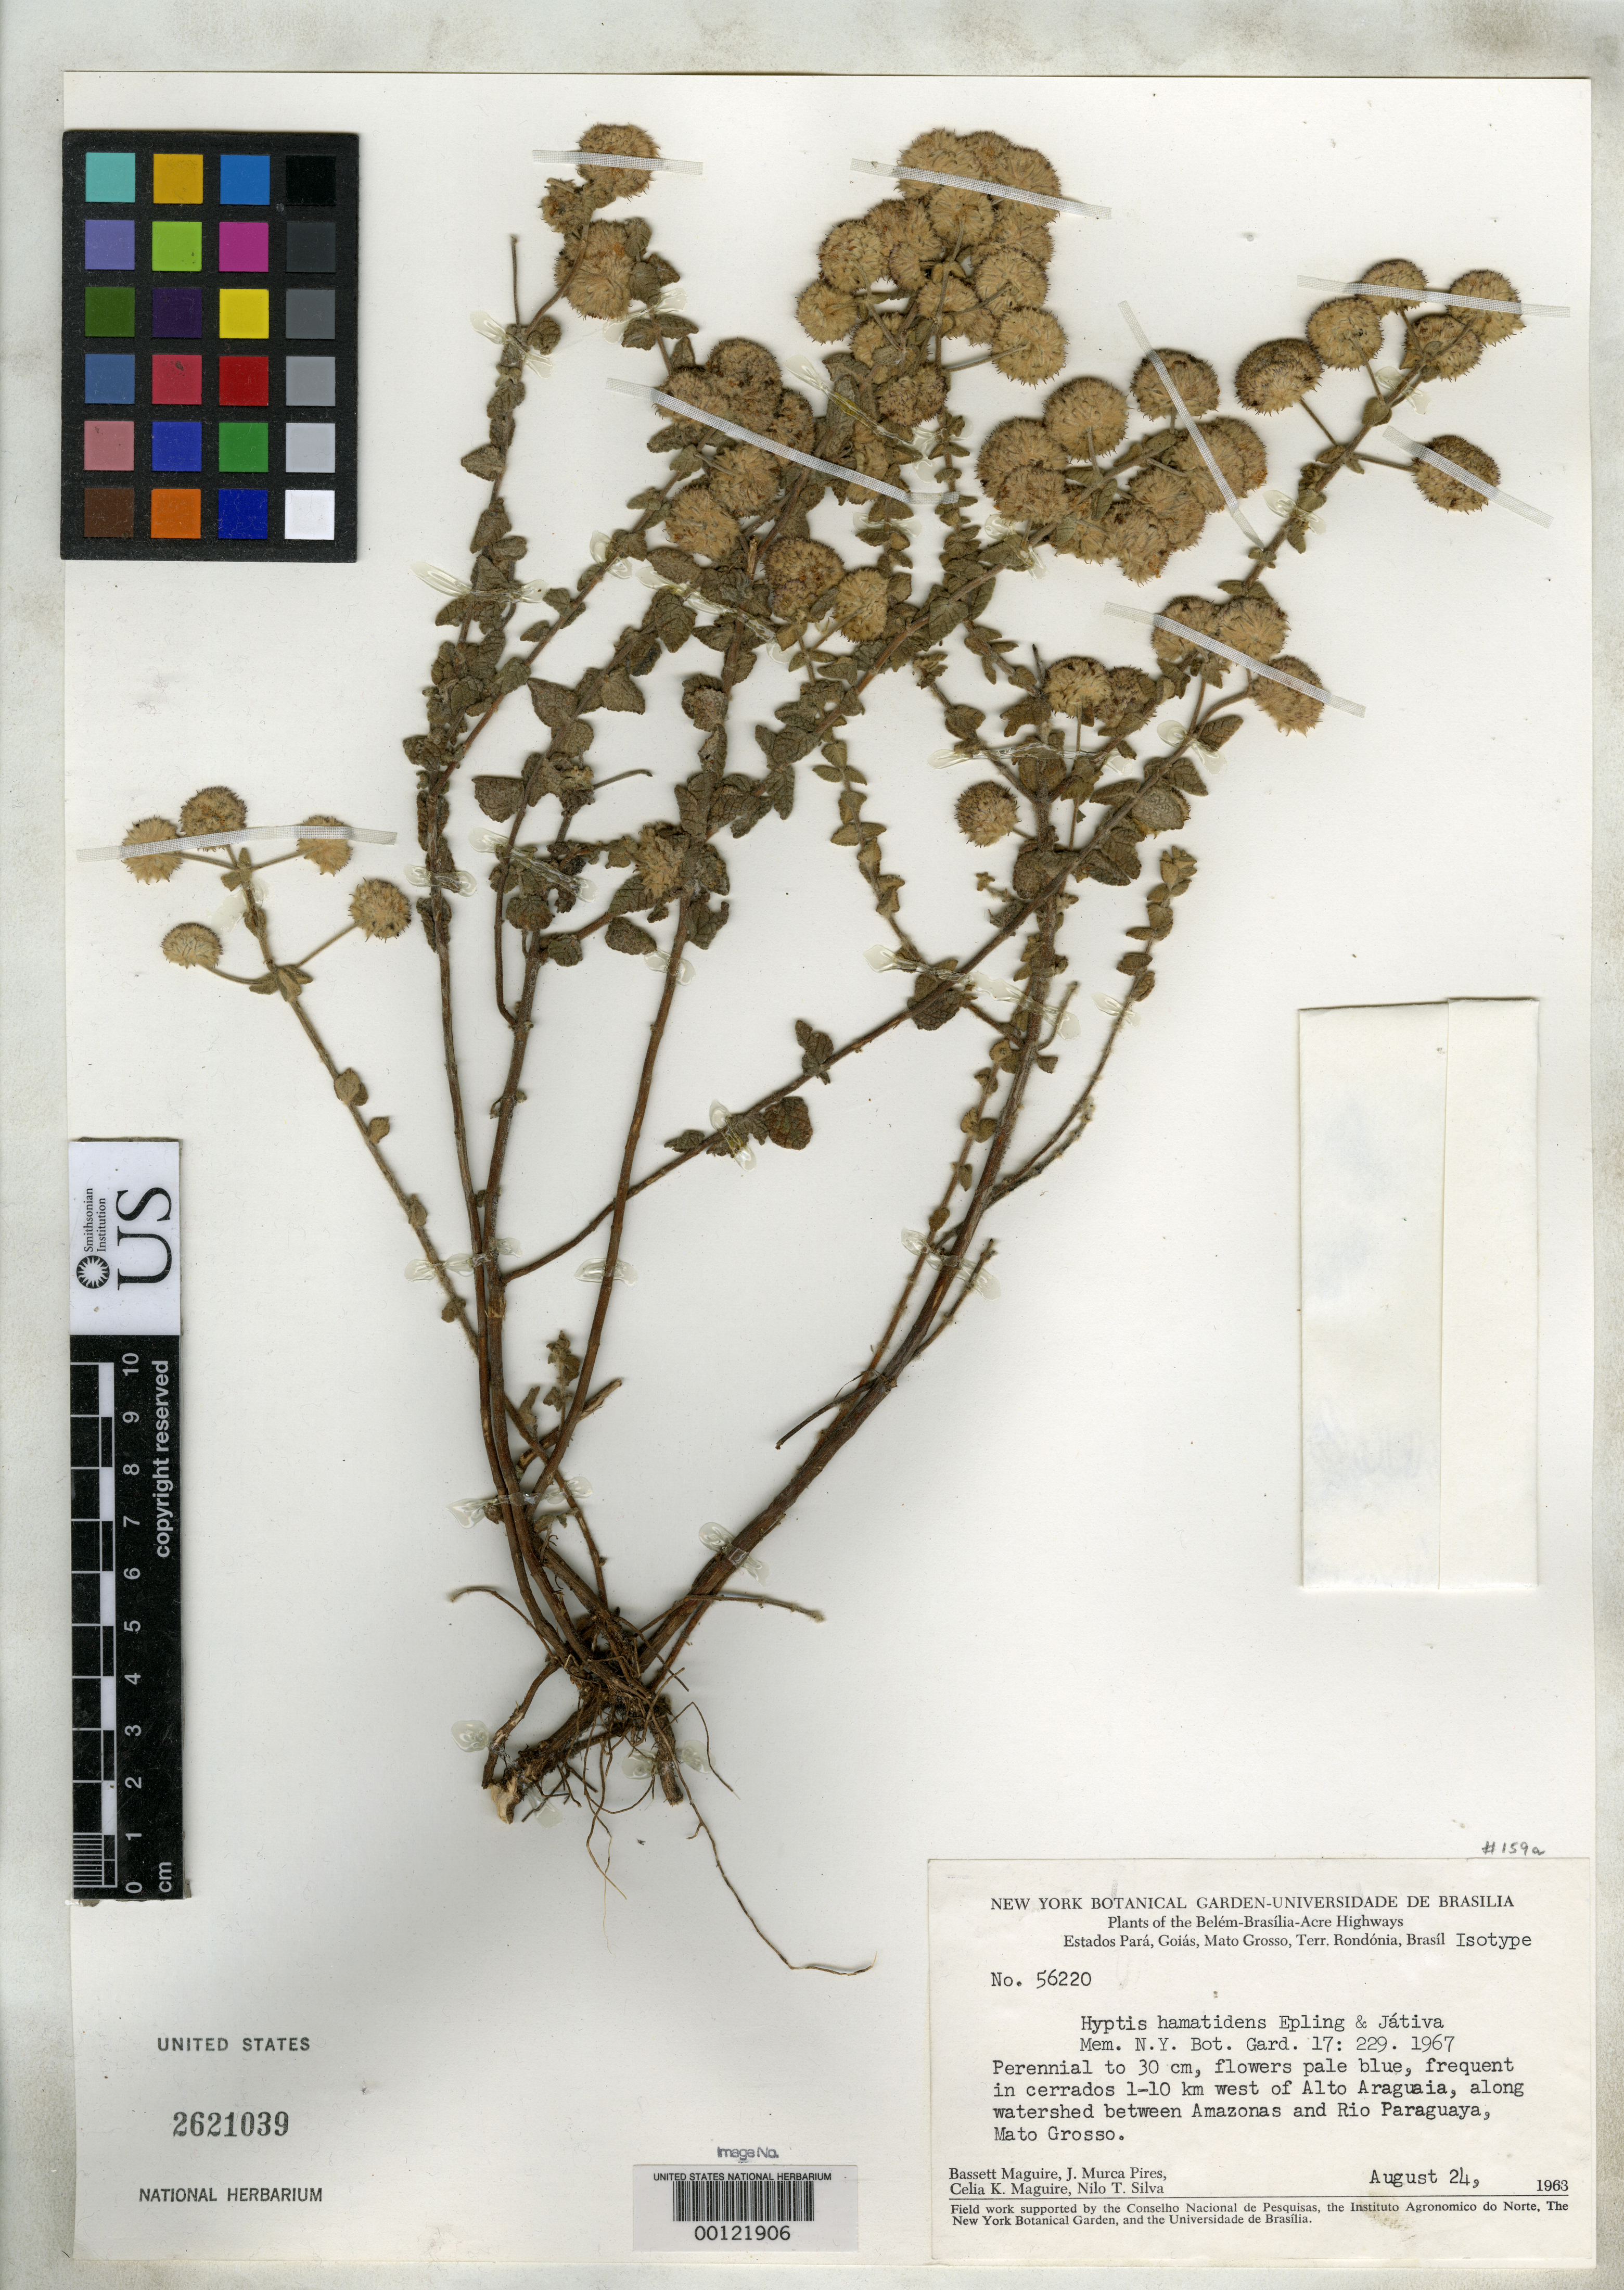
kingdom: Plantae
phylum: Tracheophyta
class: Magnoliopsida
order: Lamiales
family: Lamiaceae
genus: Hyptis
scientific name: Hyptis hamatidens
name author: Epling & Játiva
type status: Isotype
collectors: B. Maguire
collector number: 56220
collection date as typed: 24 Aug 1963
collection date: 1963-08-24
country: Brazil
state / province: Mato Grosso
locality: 1-10 km. W of Alto Araguaia, between Amazonas and Rio Paraguayana.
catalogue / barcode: US 2621039